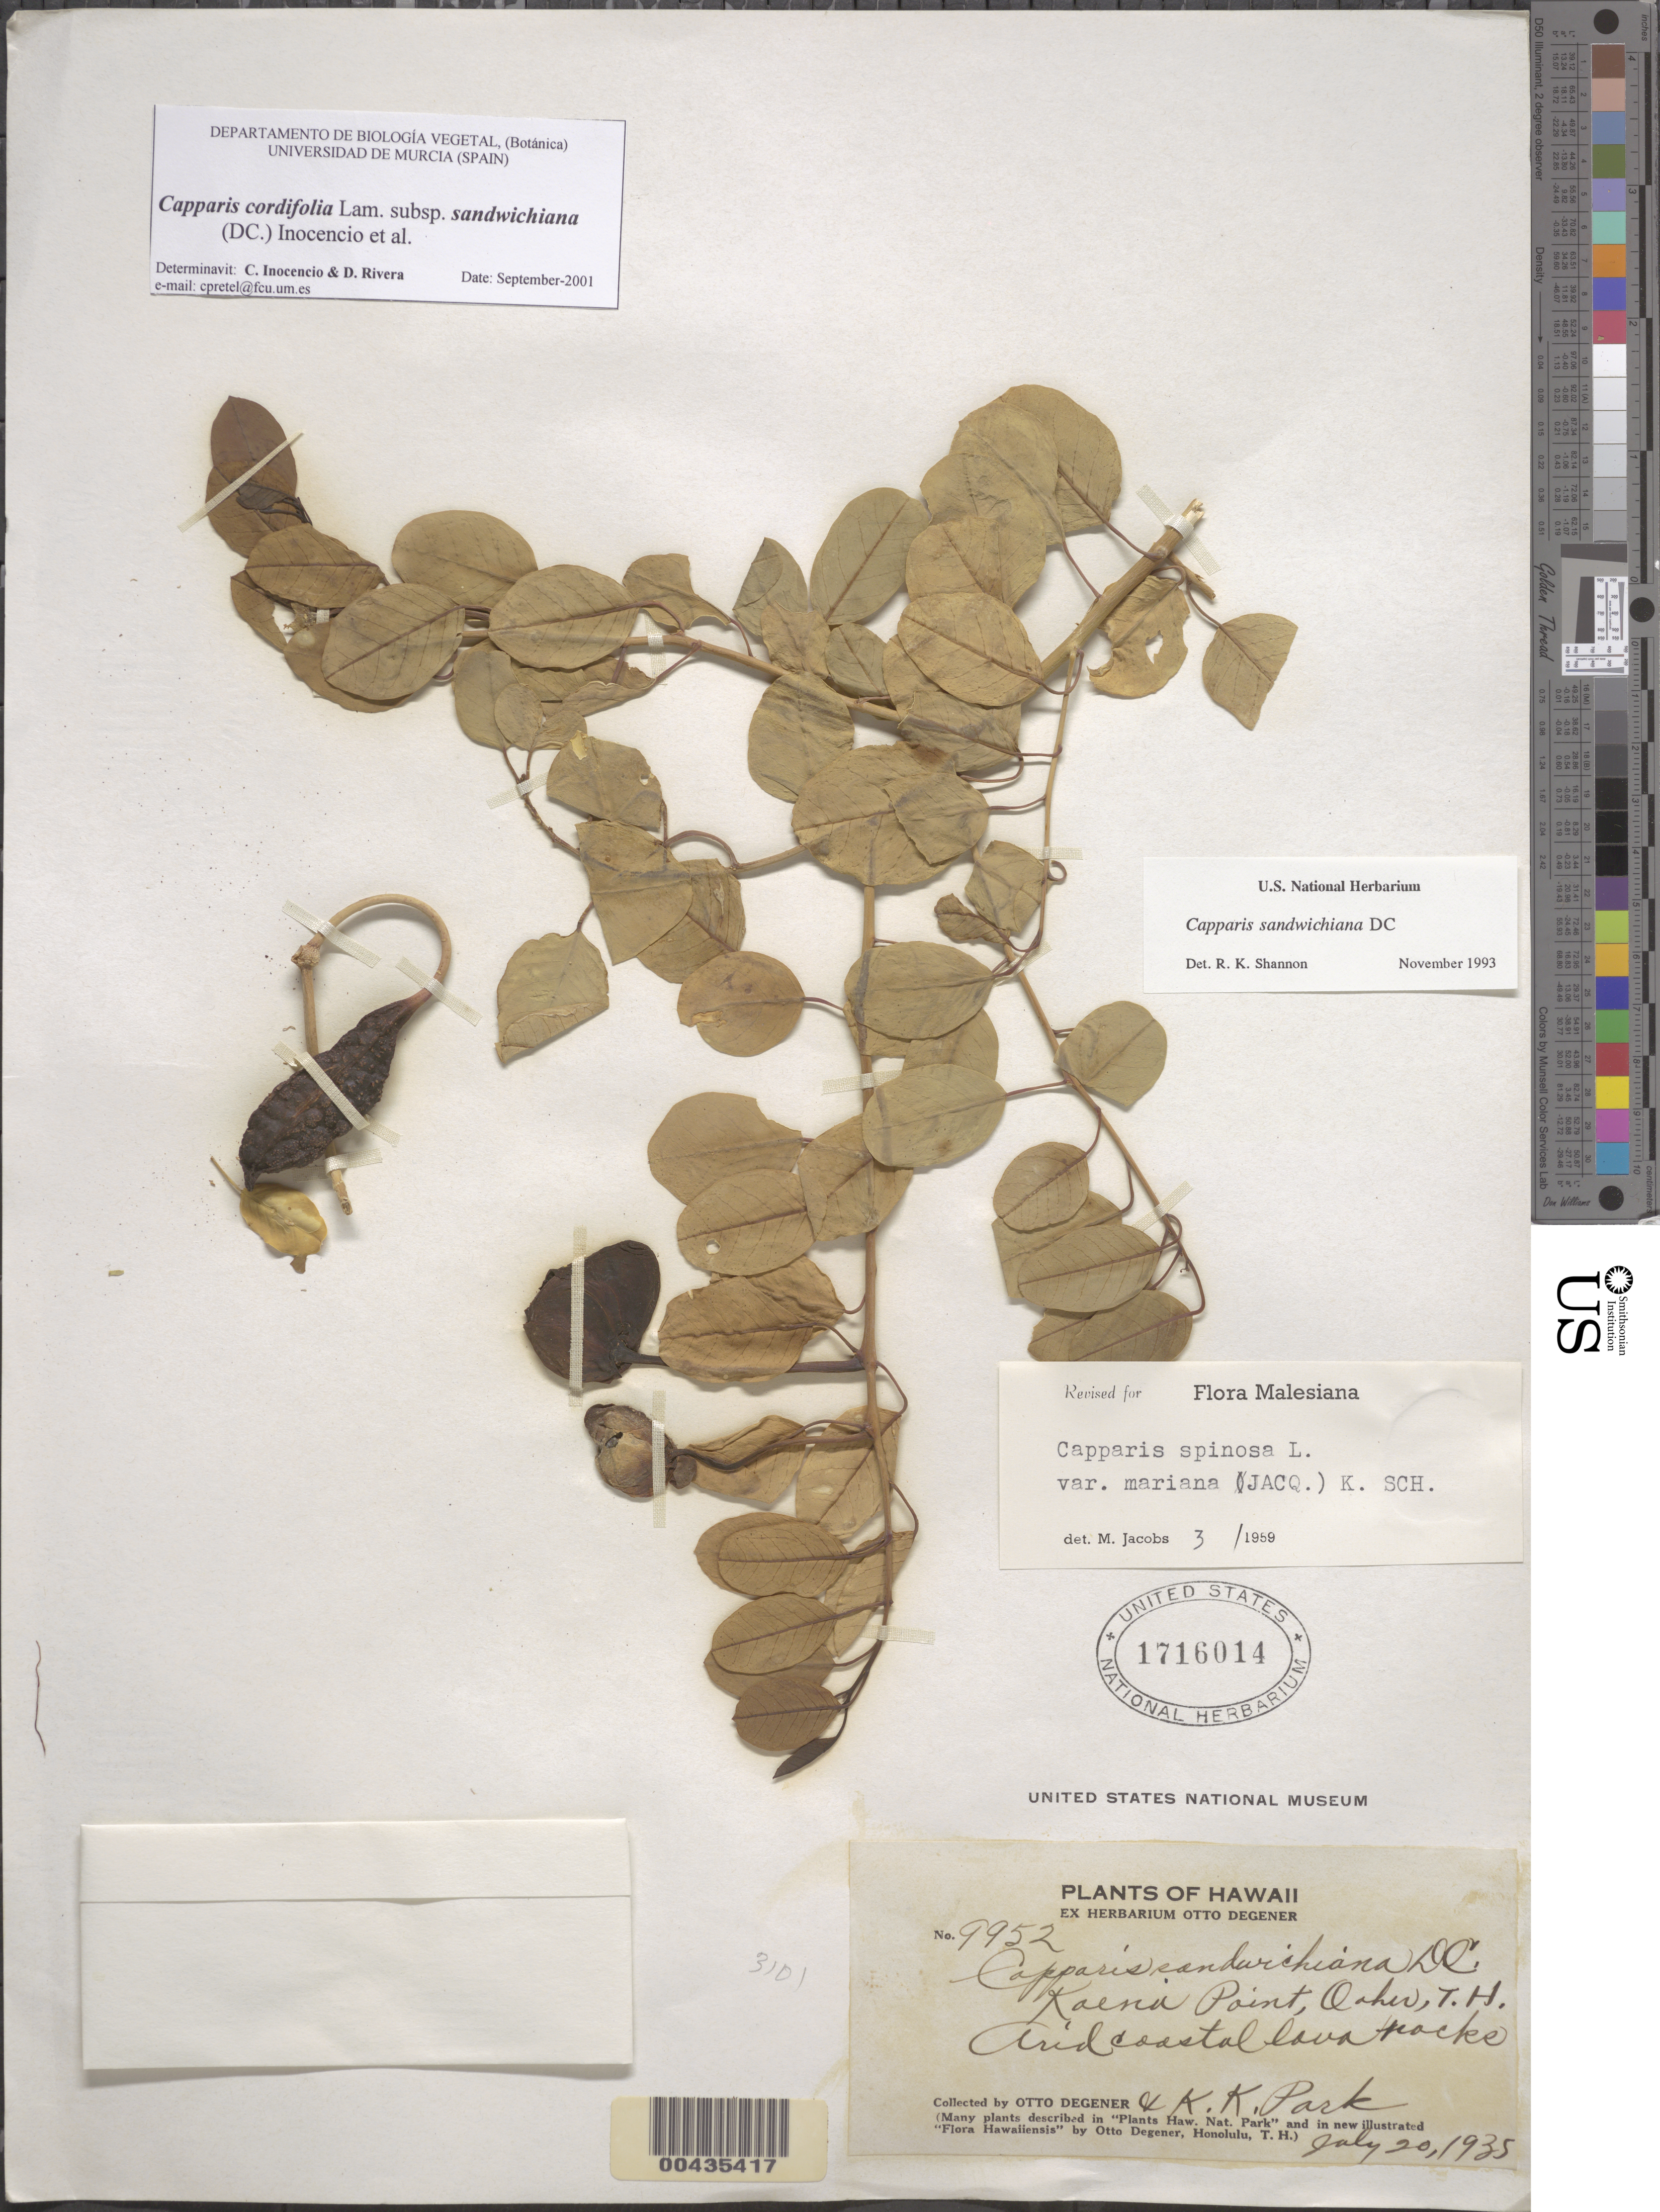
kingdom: Plantae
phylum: Tracheophyta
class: Magnoliopsida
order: Brassicales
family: Capparaceae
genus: Capparis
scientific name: Capparis sandwichiana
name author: DC.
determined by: Shannon, R. K., (UNITED STATES)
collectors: O. Degener & K. Park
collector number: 9952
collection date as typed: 20 Jul 1935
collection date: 1935-07-20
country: United States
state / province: Hawaii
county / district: Kauai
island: Kaua'i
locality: Kaena Point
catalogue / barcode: US 1716014